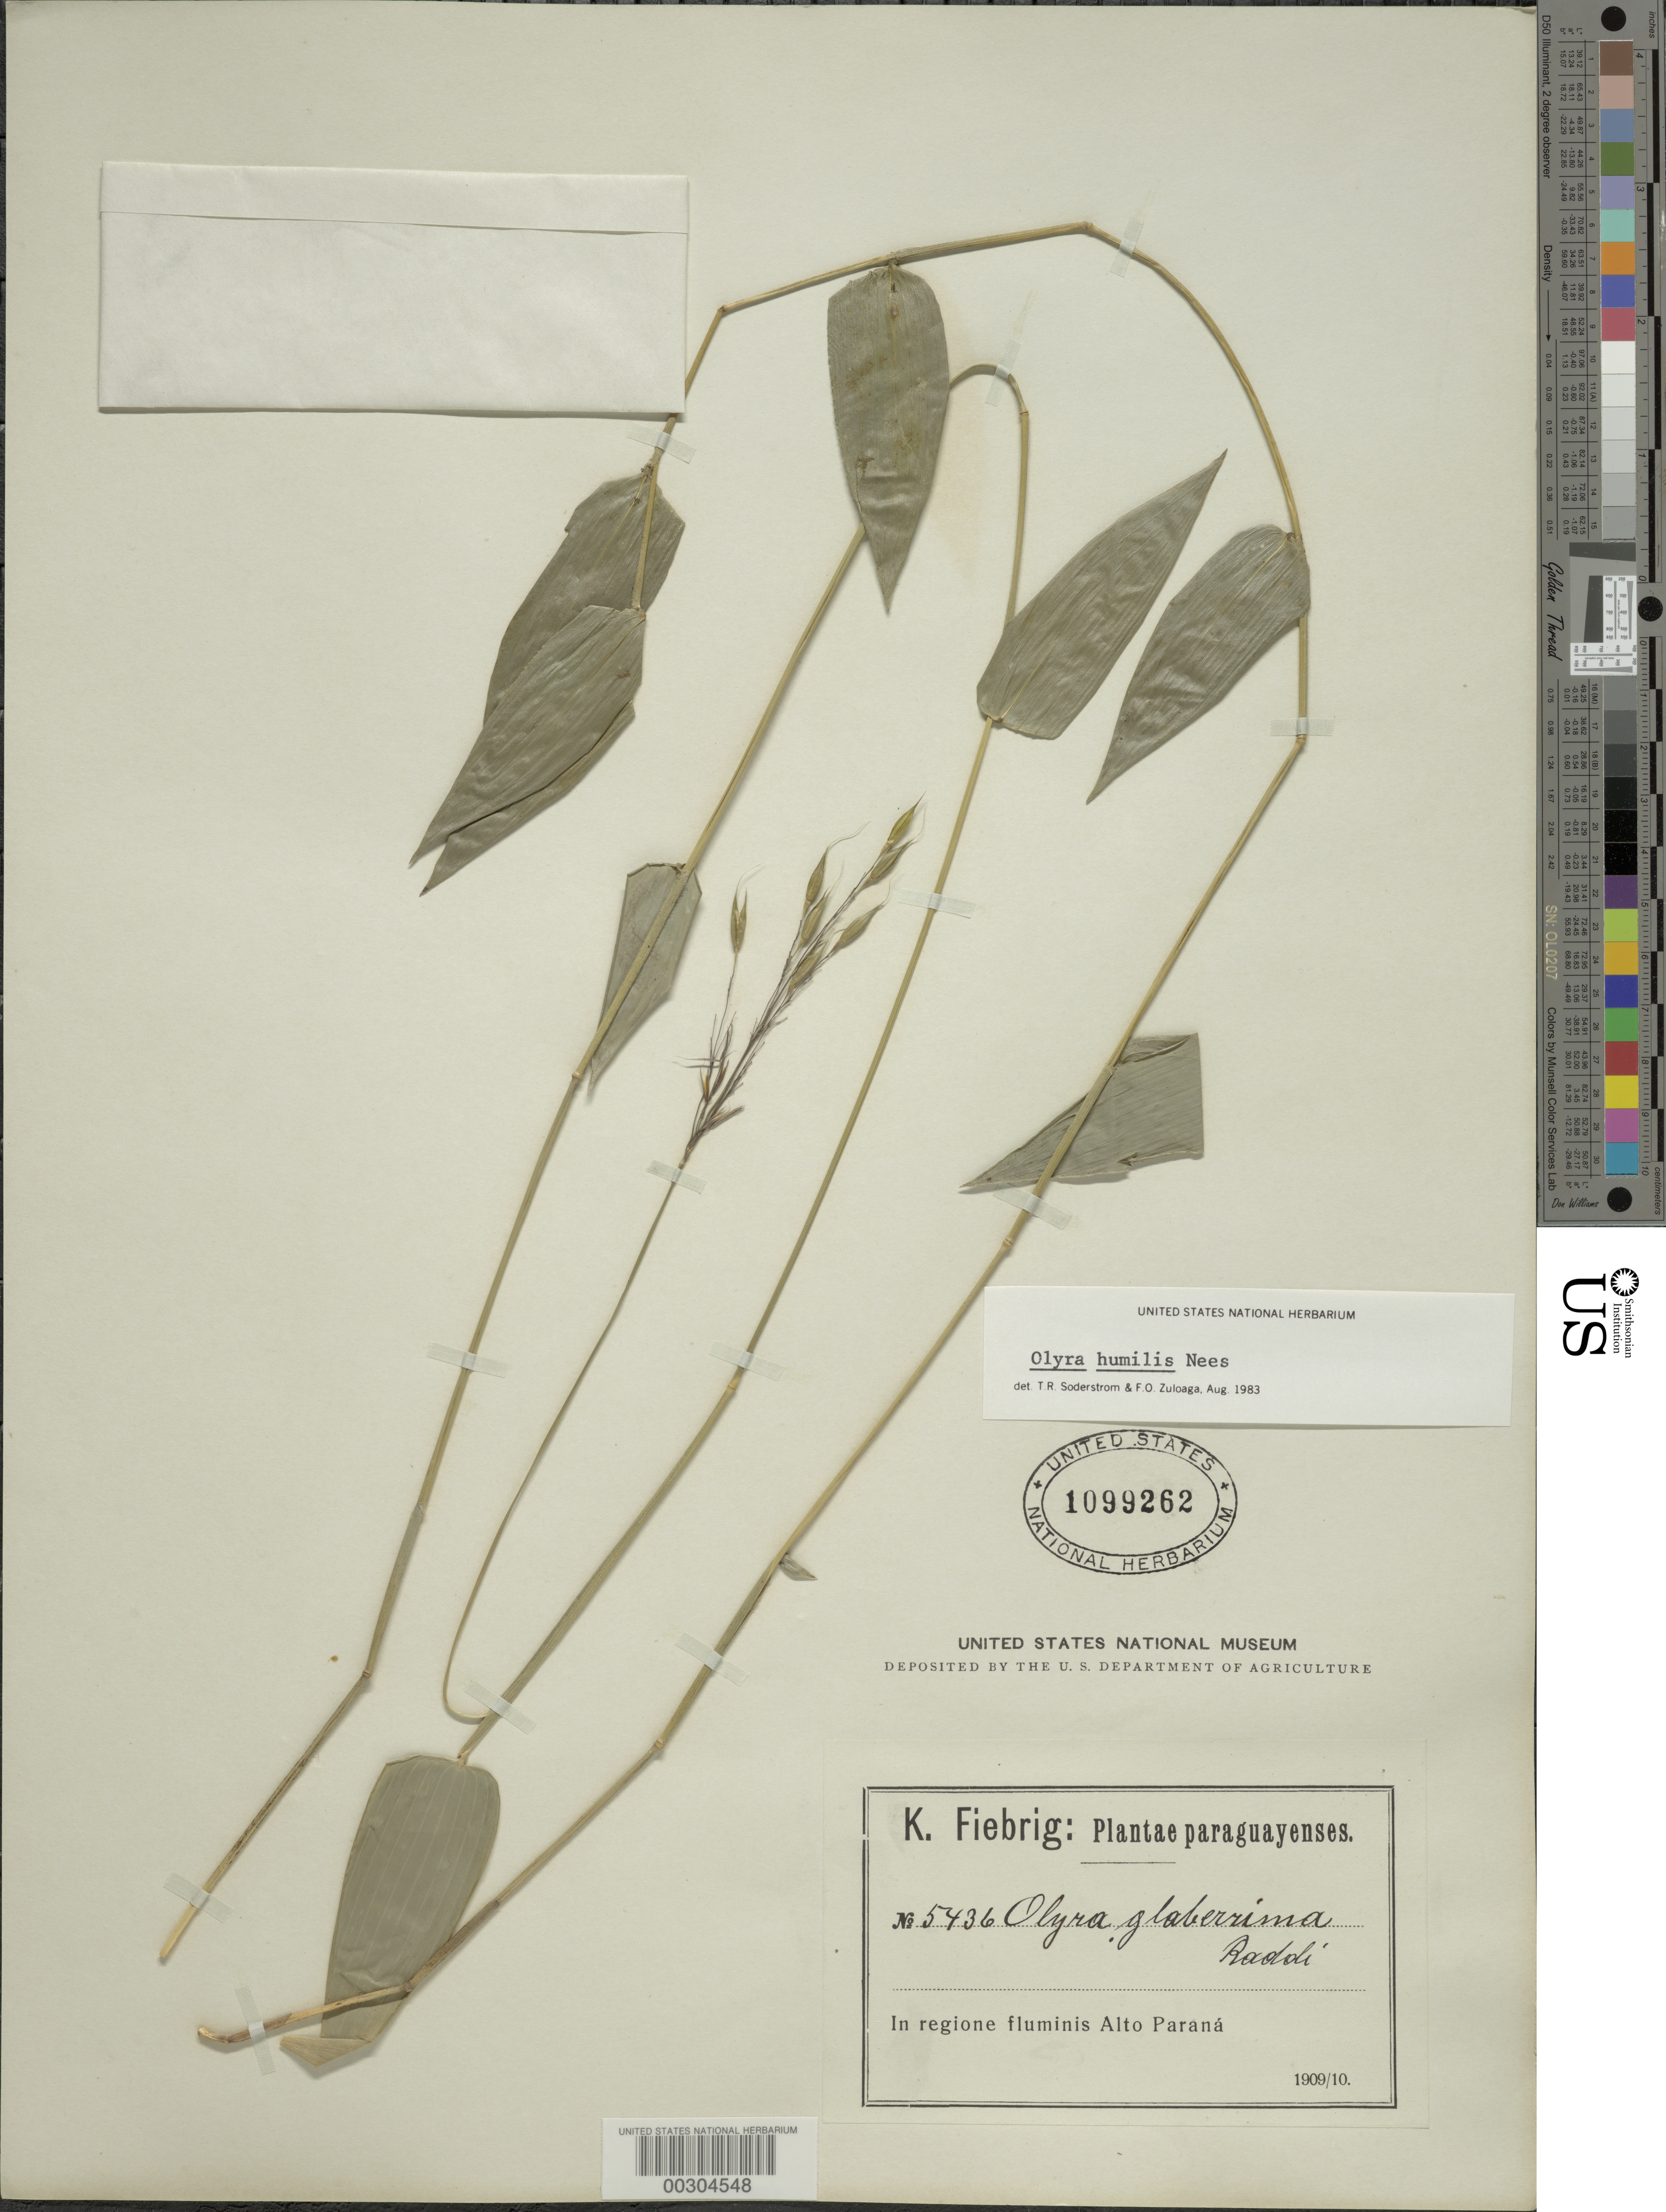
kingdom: Plantae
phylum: Tracheophyta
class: Liliopsida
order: Poales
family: Poaceae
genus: Olyra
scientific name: Olyra humilis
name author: Nees in Mart.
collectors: K. Fiebrig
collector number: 5436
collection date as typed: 1909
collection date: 1909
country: Paraguay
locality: Alto parana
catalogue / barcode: US 1099262